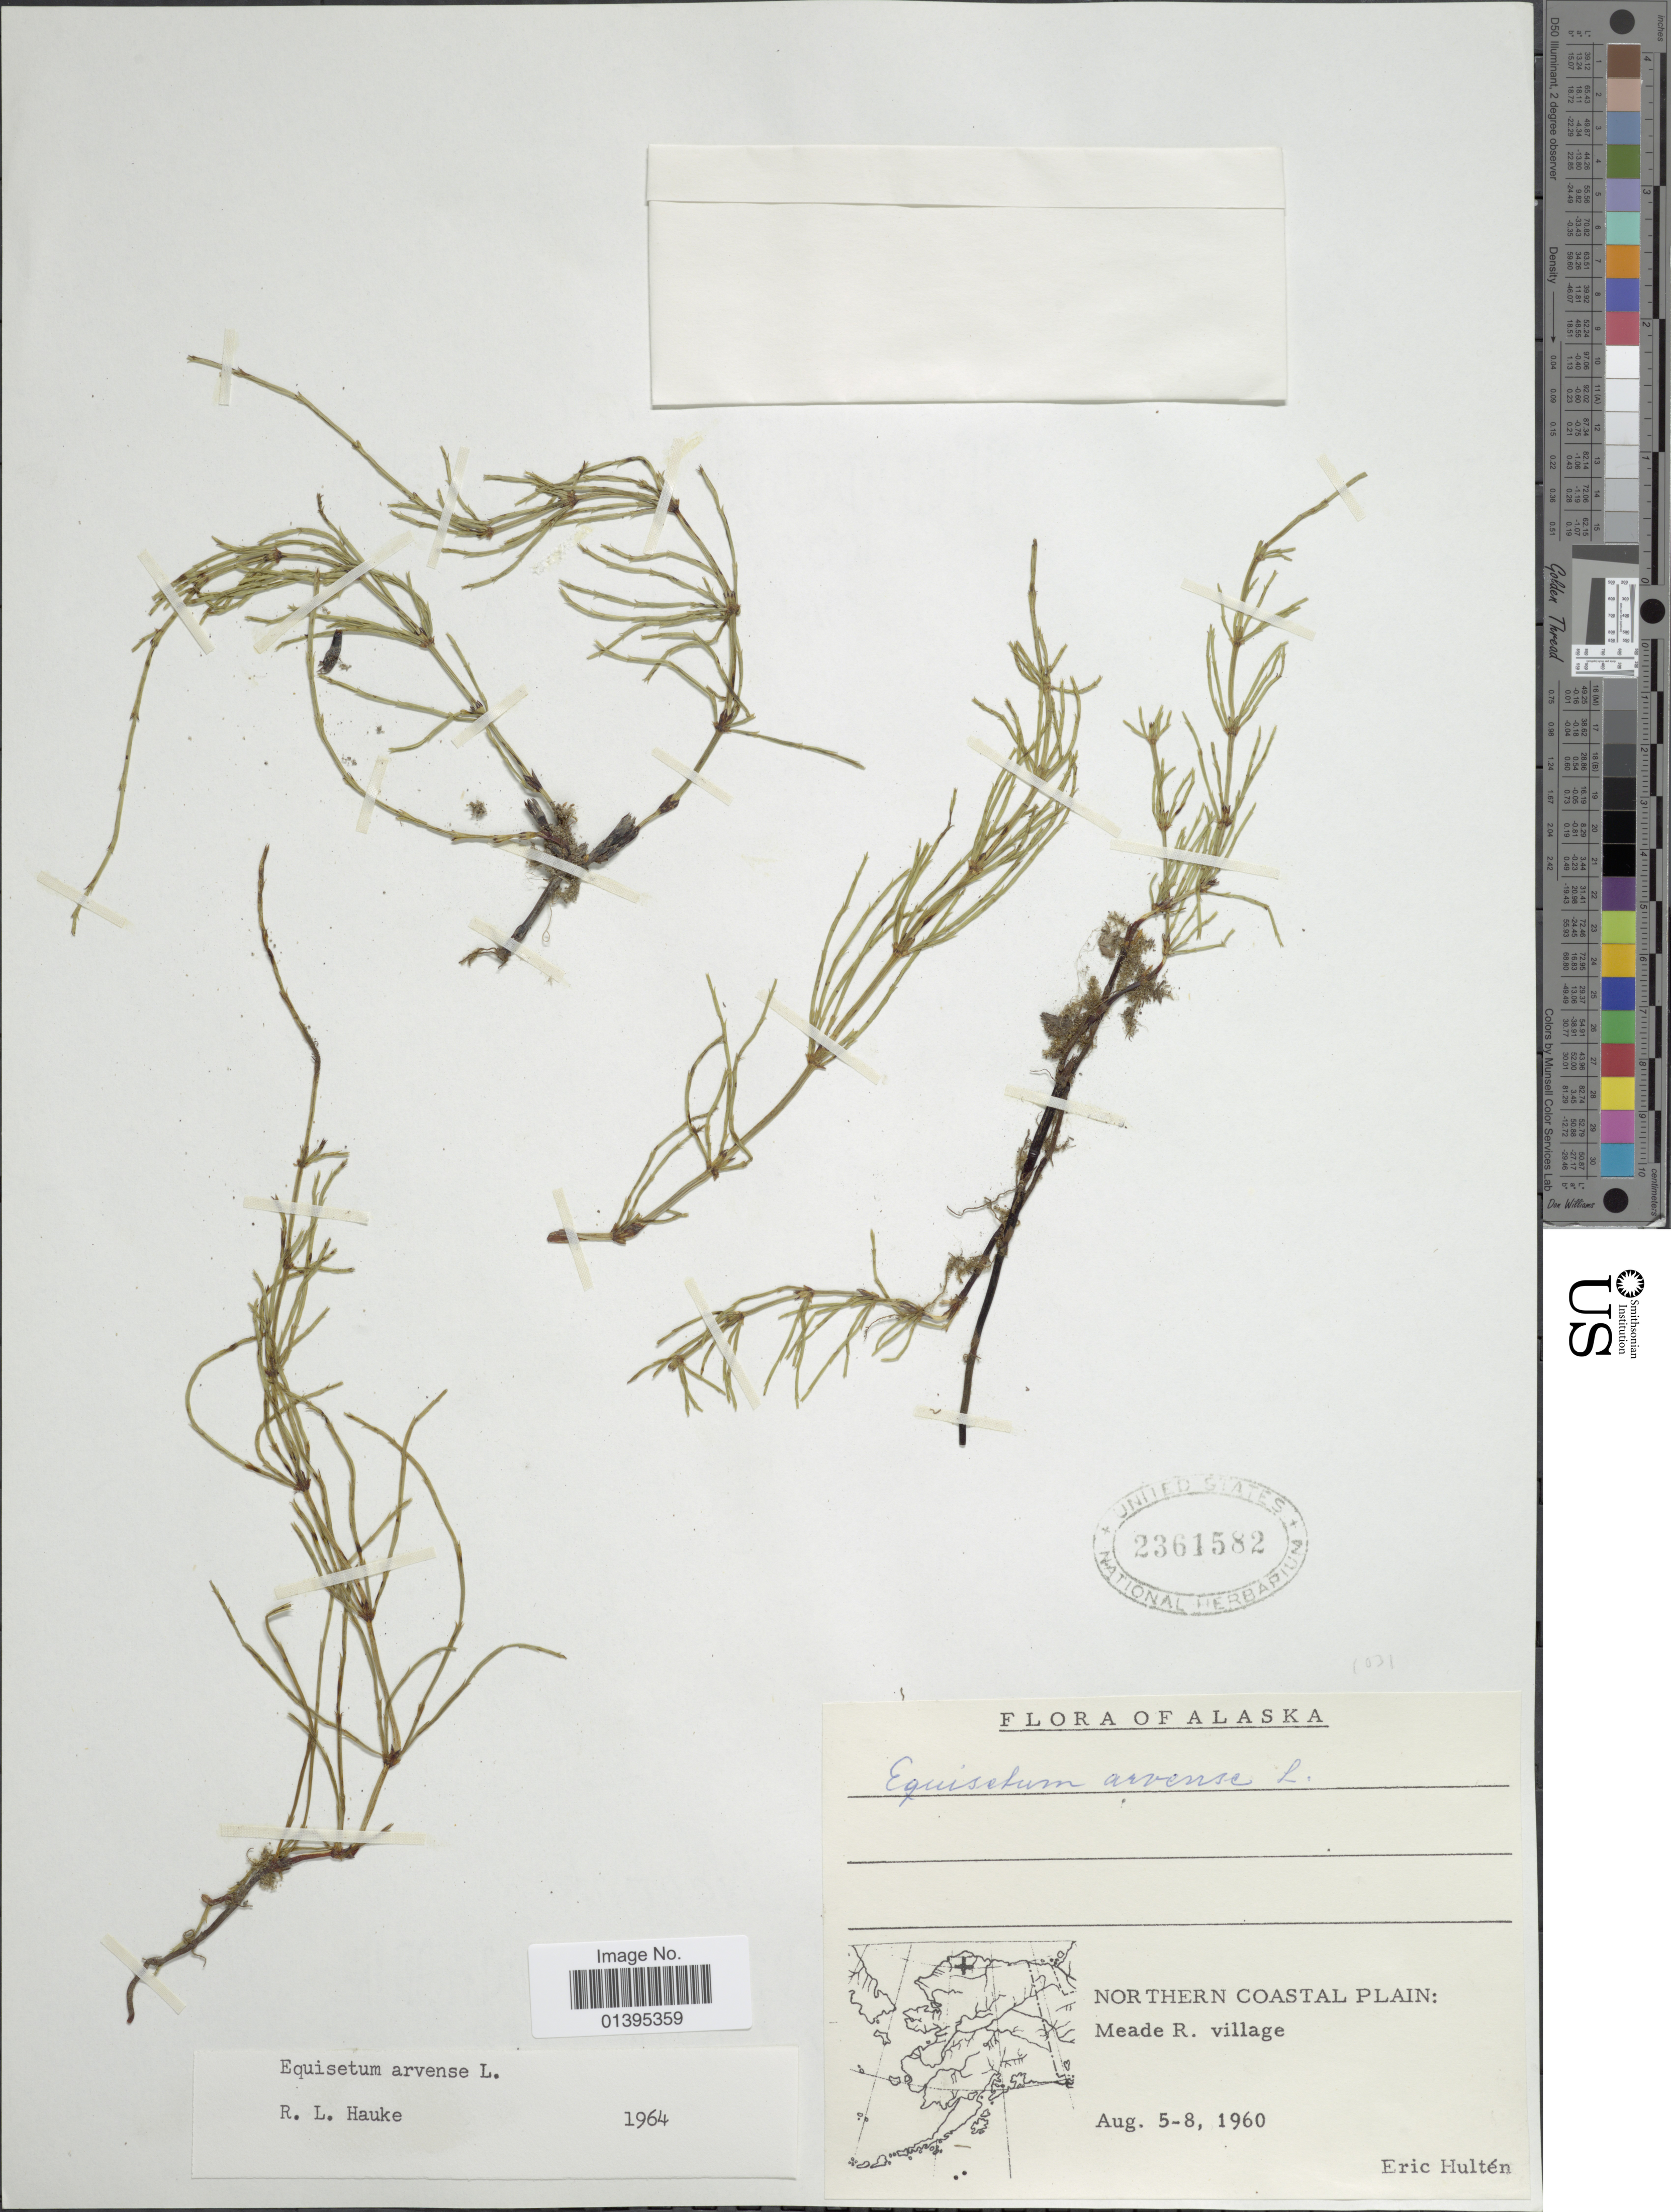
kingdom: Plantae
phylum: Tracheophyta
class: Polypodiopsida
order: Equisetales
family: Equisetaceae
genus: Equisetum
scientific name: Equisetum arvense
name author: L.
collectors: E. G. Hultén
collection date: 1960-08-05/1960-08-08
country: United States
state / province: Alaska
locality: Northern Coastal plain: Meade R. village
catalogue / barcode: US 2361582